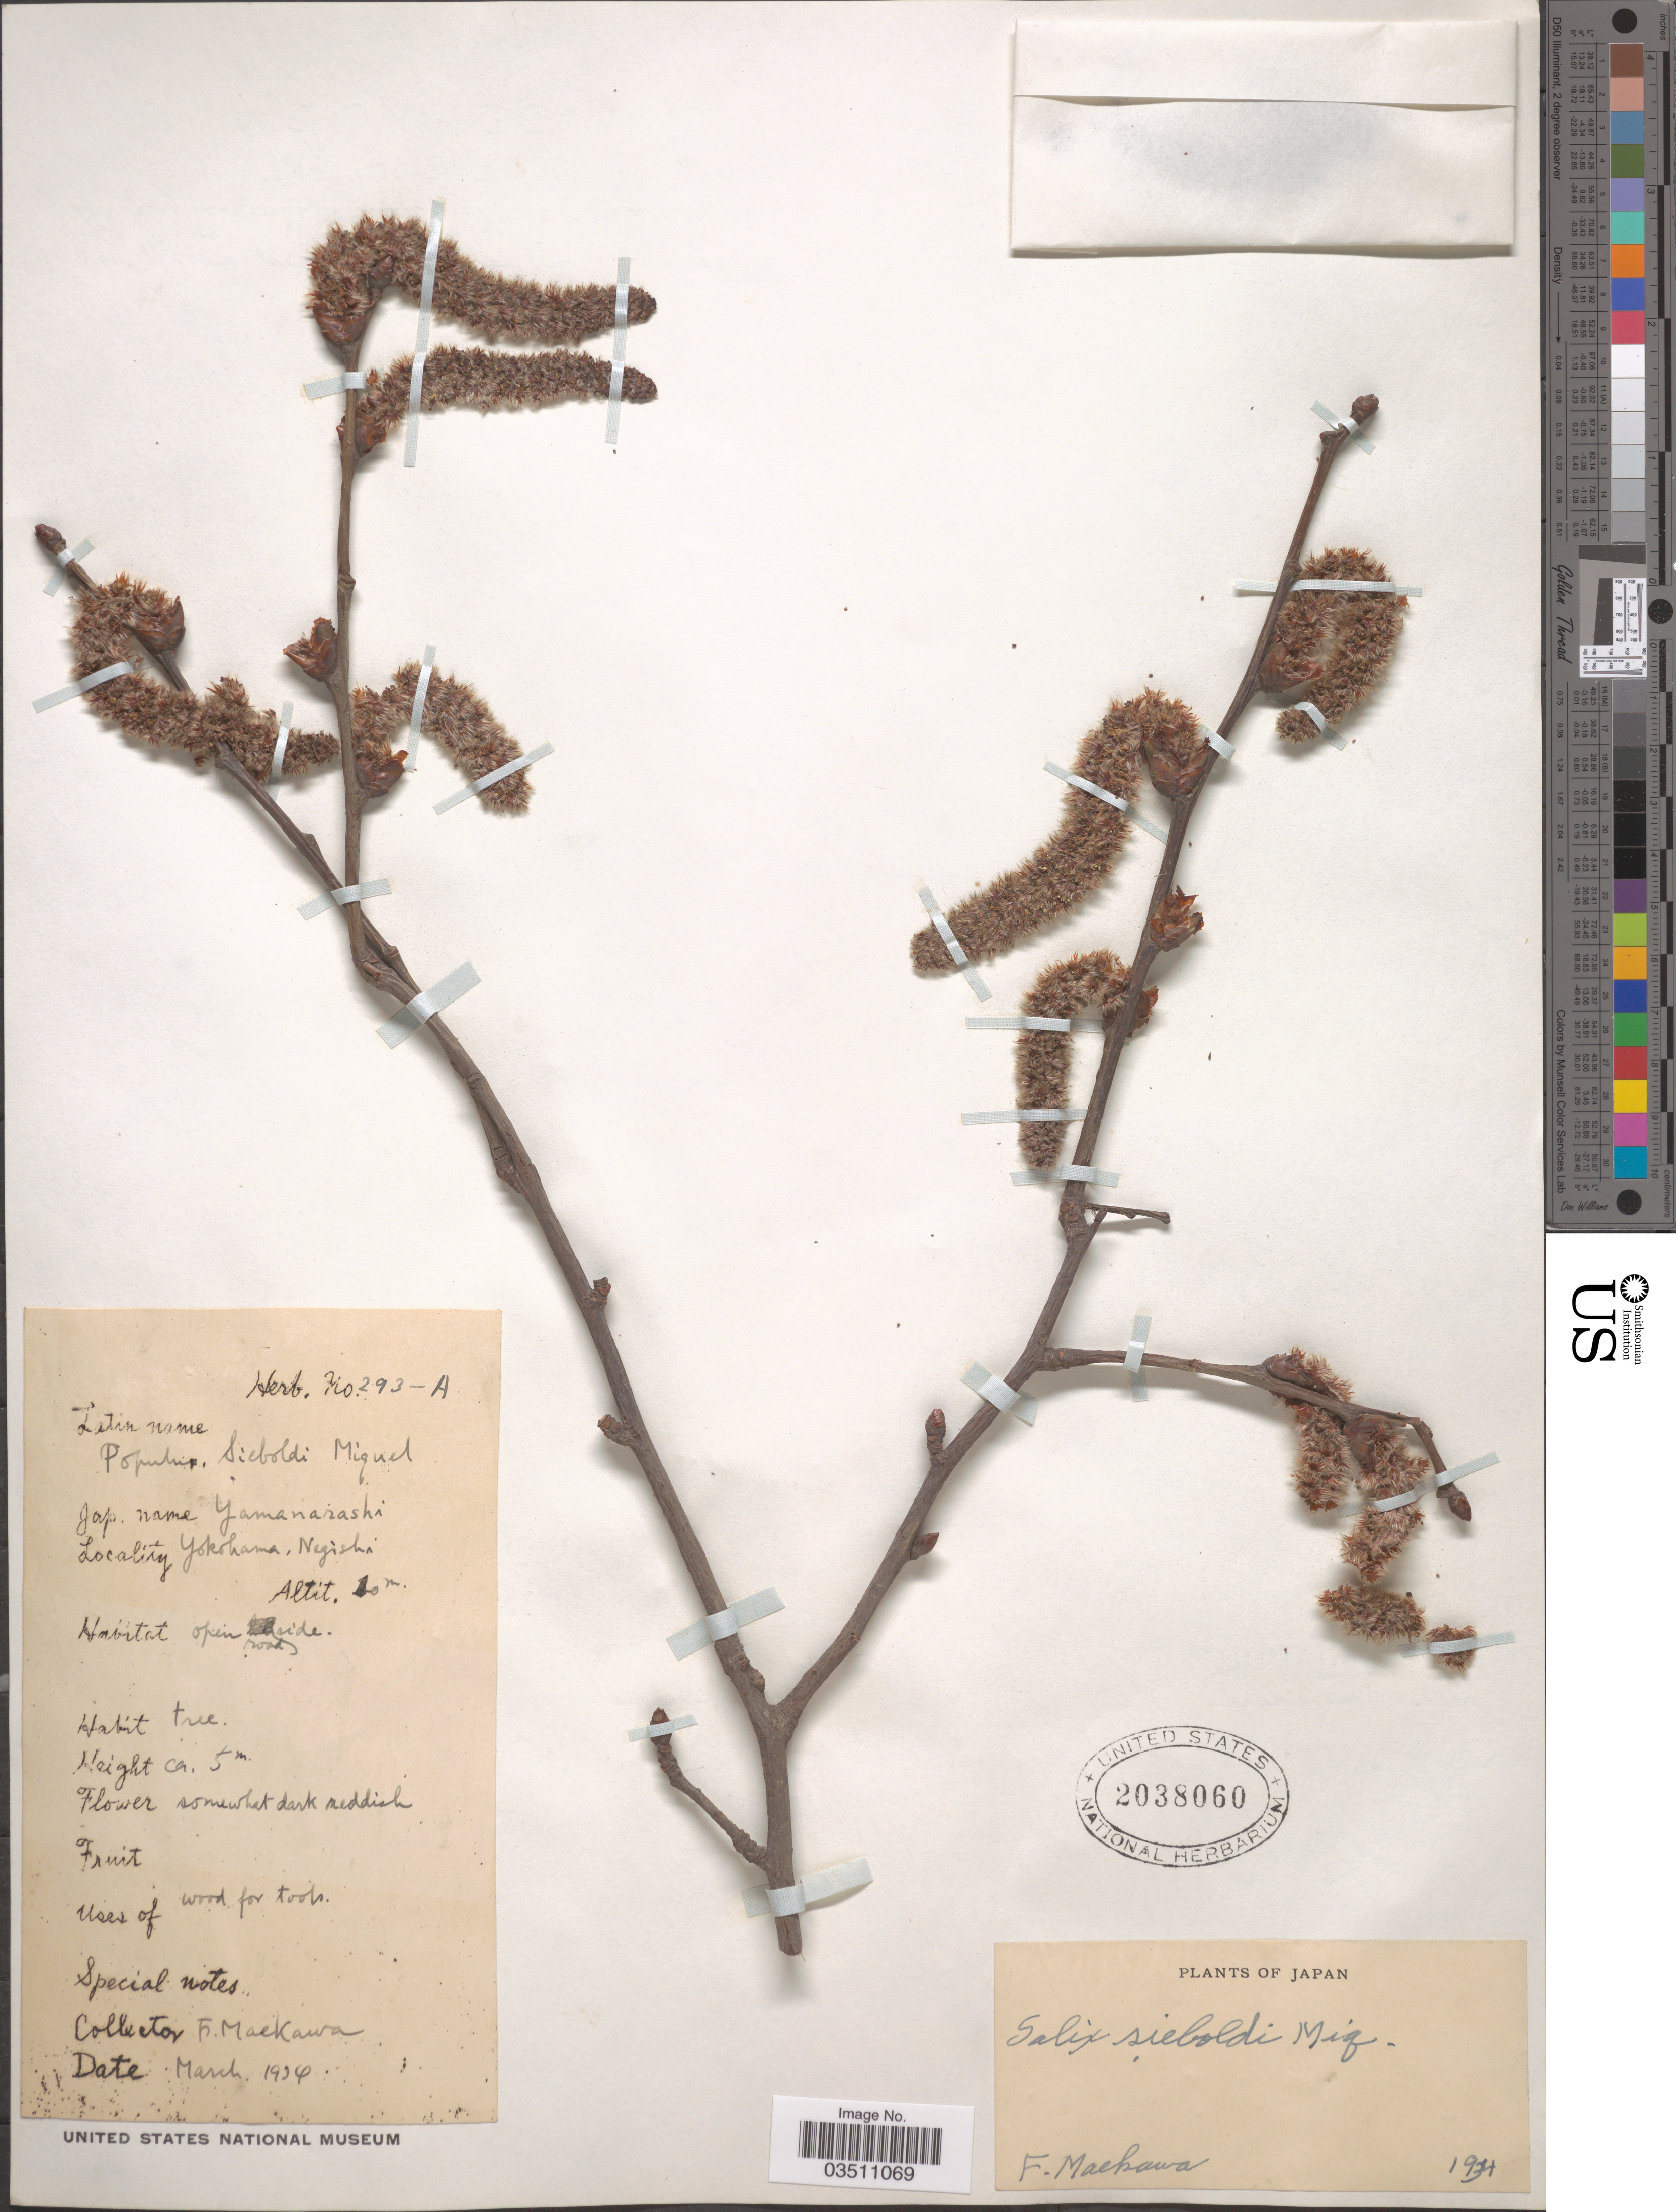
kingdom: Plantae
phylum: Tracheophyta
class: Magnoliopsida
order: Malpighiales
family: Salicaceae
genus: Salix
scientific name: Salix sieboldii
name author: K. Koch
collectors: F. Maekawa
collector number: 293-A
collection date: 1936-03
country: Japan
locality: Yokohama, Negishi.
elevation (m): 10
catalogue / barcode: US 2038060